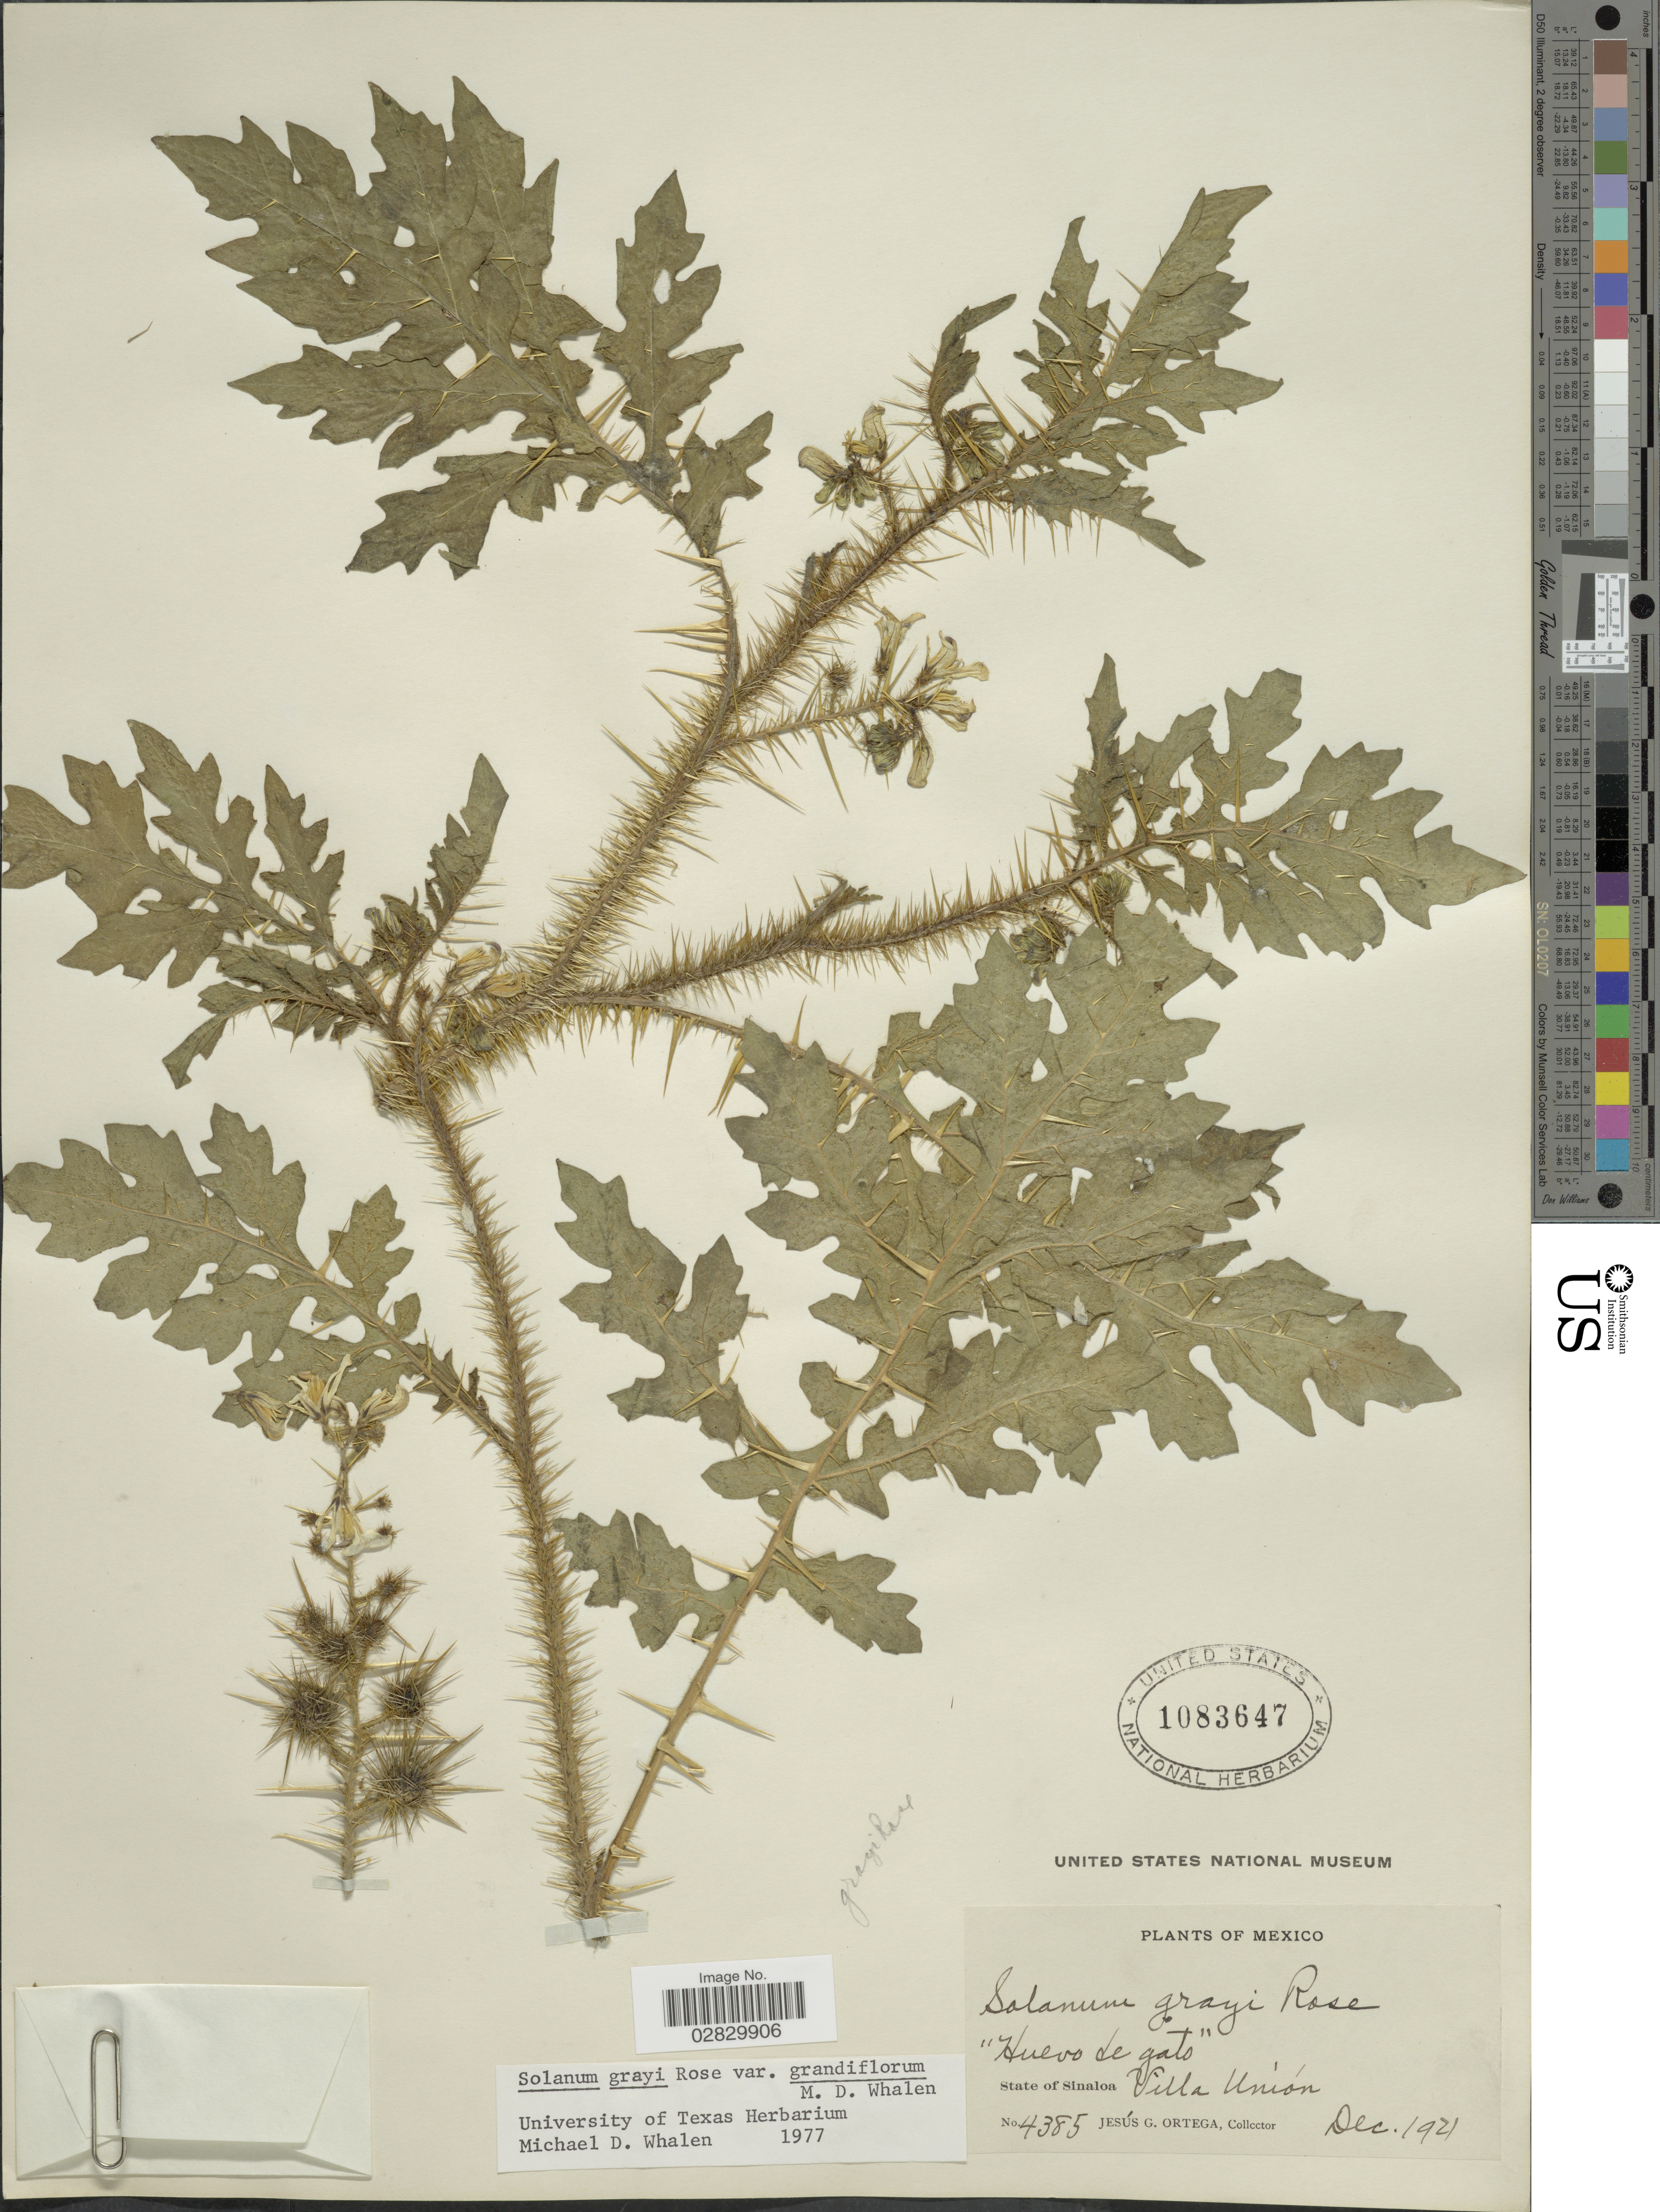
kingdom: Plantae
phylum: Tracheophyta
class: Magnoliopsida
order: Solanales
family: Solanaceae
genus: Solanum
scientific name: Solanum grayi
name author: Rose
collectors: J. Ortega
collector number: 4385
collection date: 1921-12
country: Mexico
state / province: Sinaloa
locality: Villa Unión.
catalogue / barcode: US 1083647